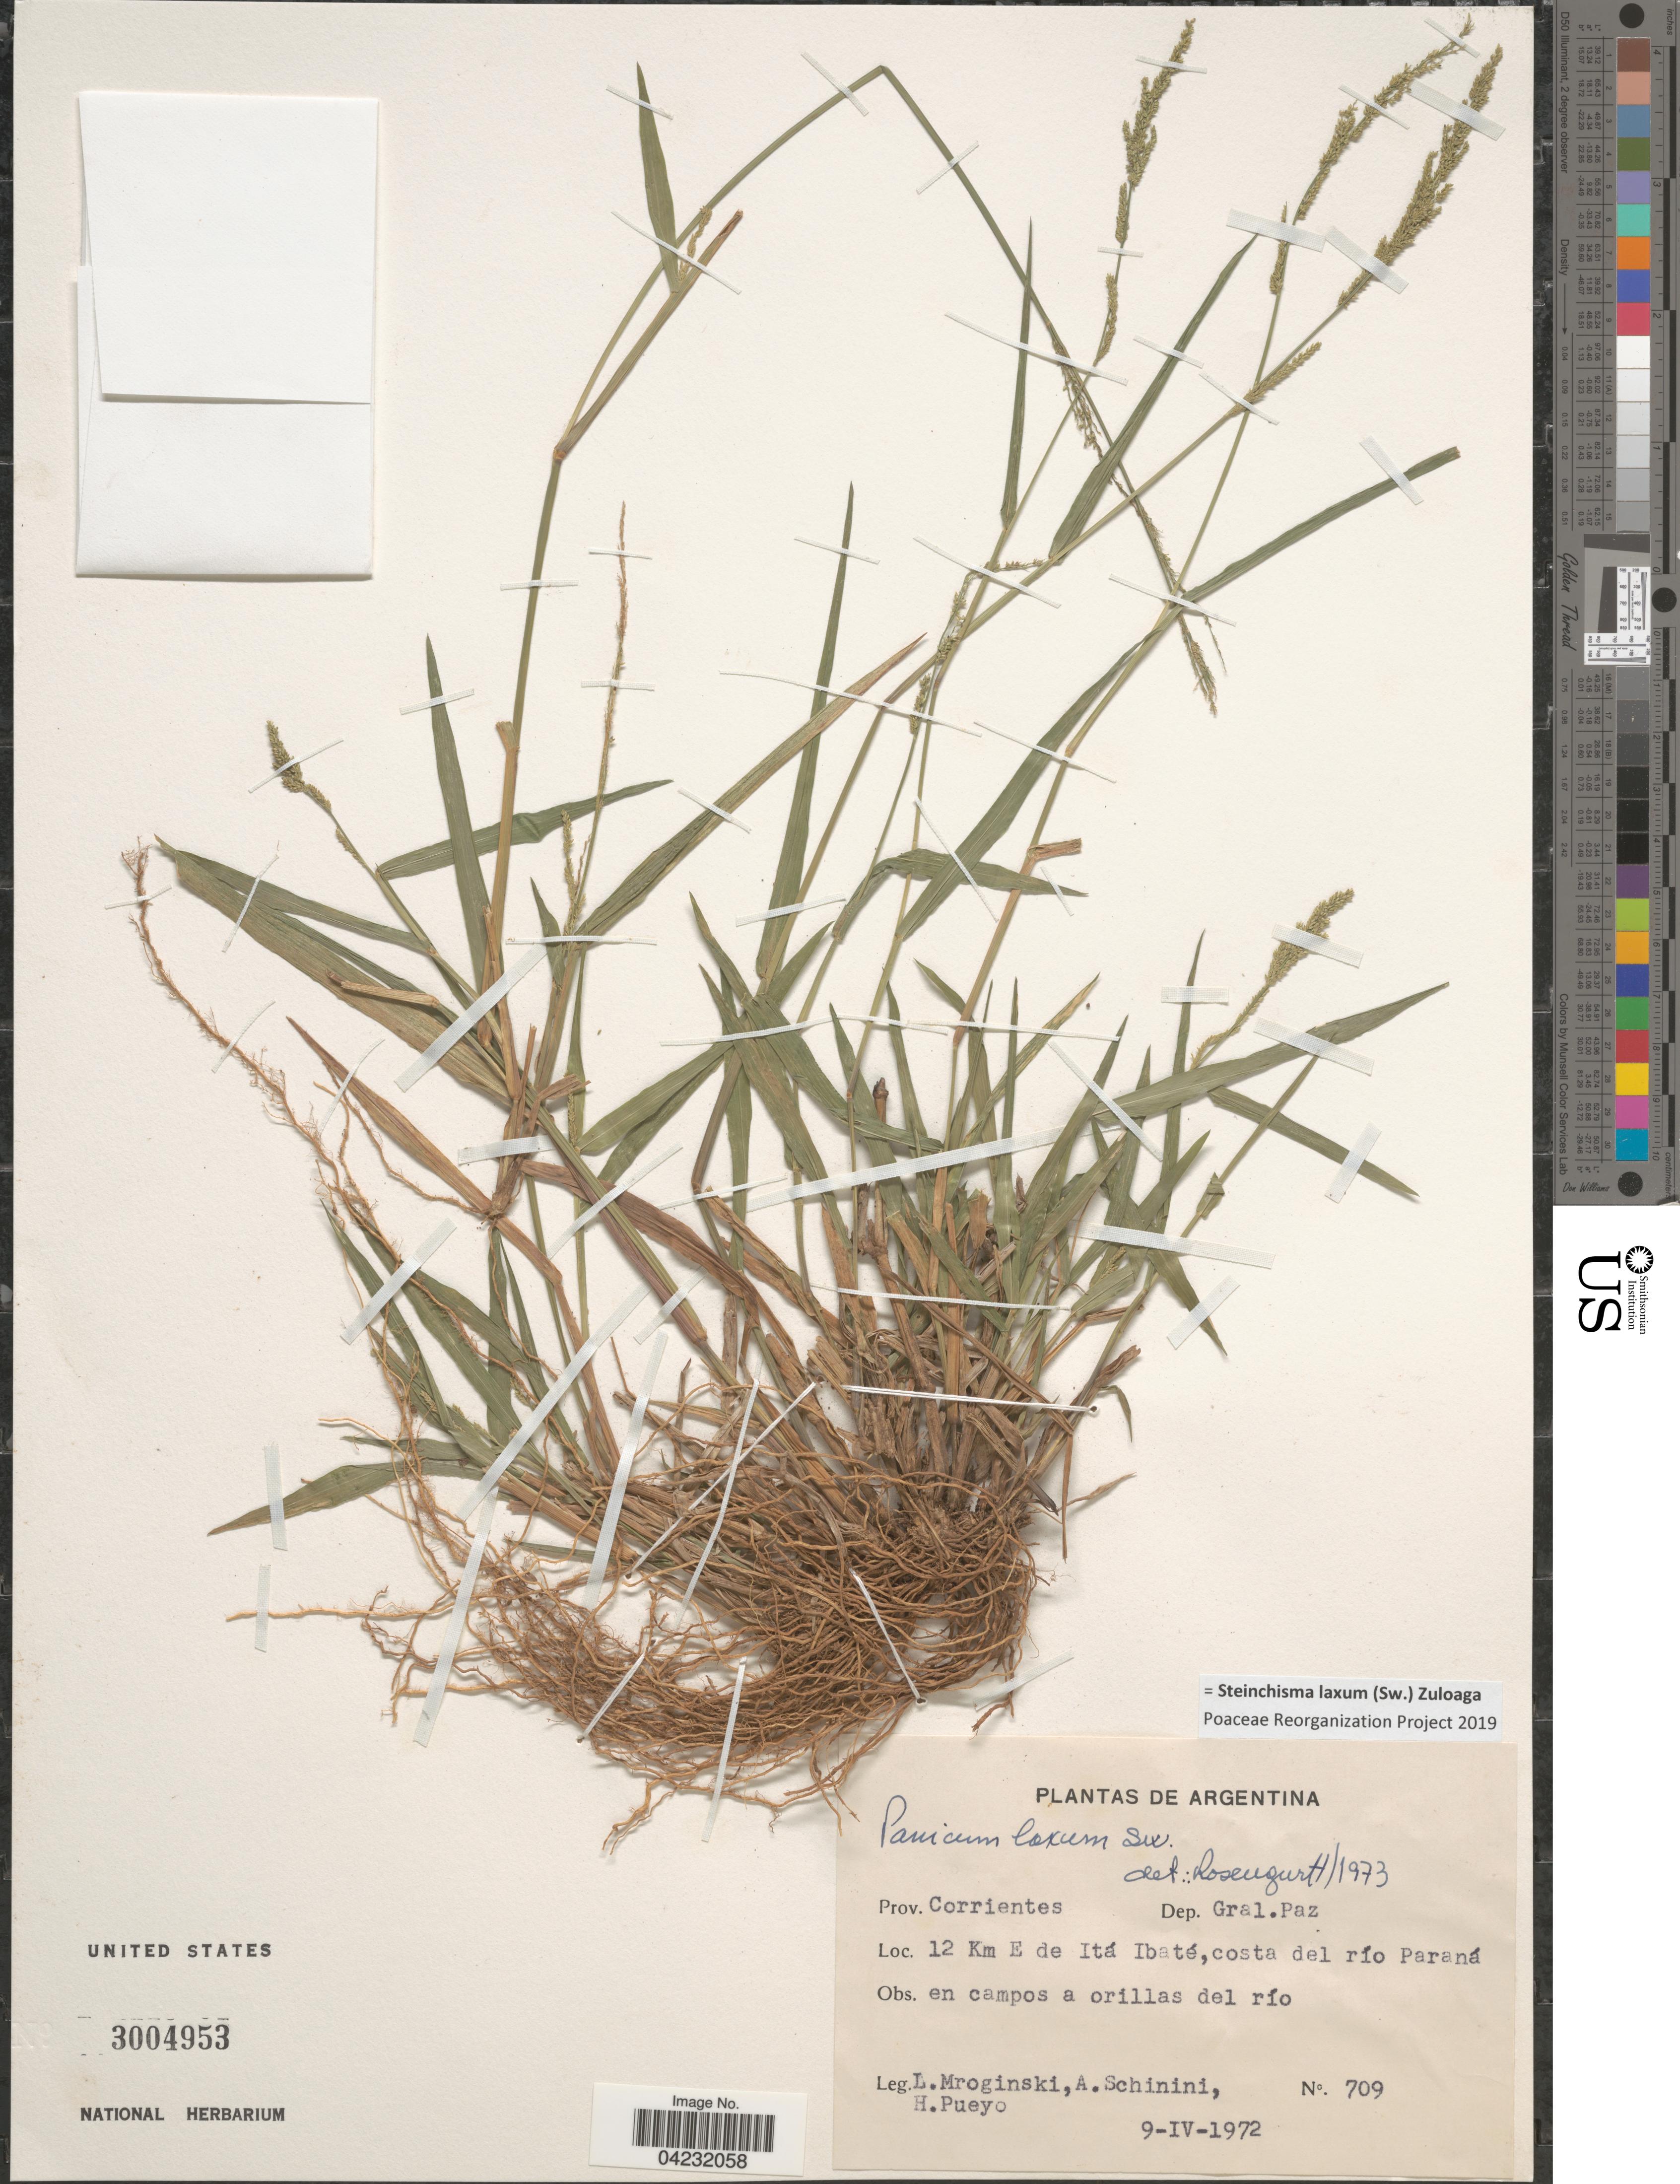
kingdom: Plantae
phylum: Tracheophyta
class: Liliopsida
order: Poales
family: Poaceae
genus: Steinchisma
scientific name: Steinchisma laxum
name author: (Sw.) Zuloaga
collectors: L. Mroginski, A. Schinini & H. Pueyo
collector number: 709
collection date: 1972-04-09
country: Argentina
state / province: Corrientes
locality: Dep. Gral. Paz. 12 Km E de Itá Ibaté, costa del río Paraná. En campos a orillas del río.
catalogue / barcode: US 3004953